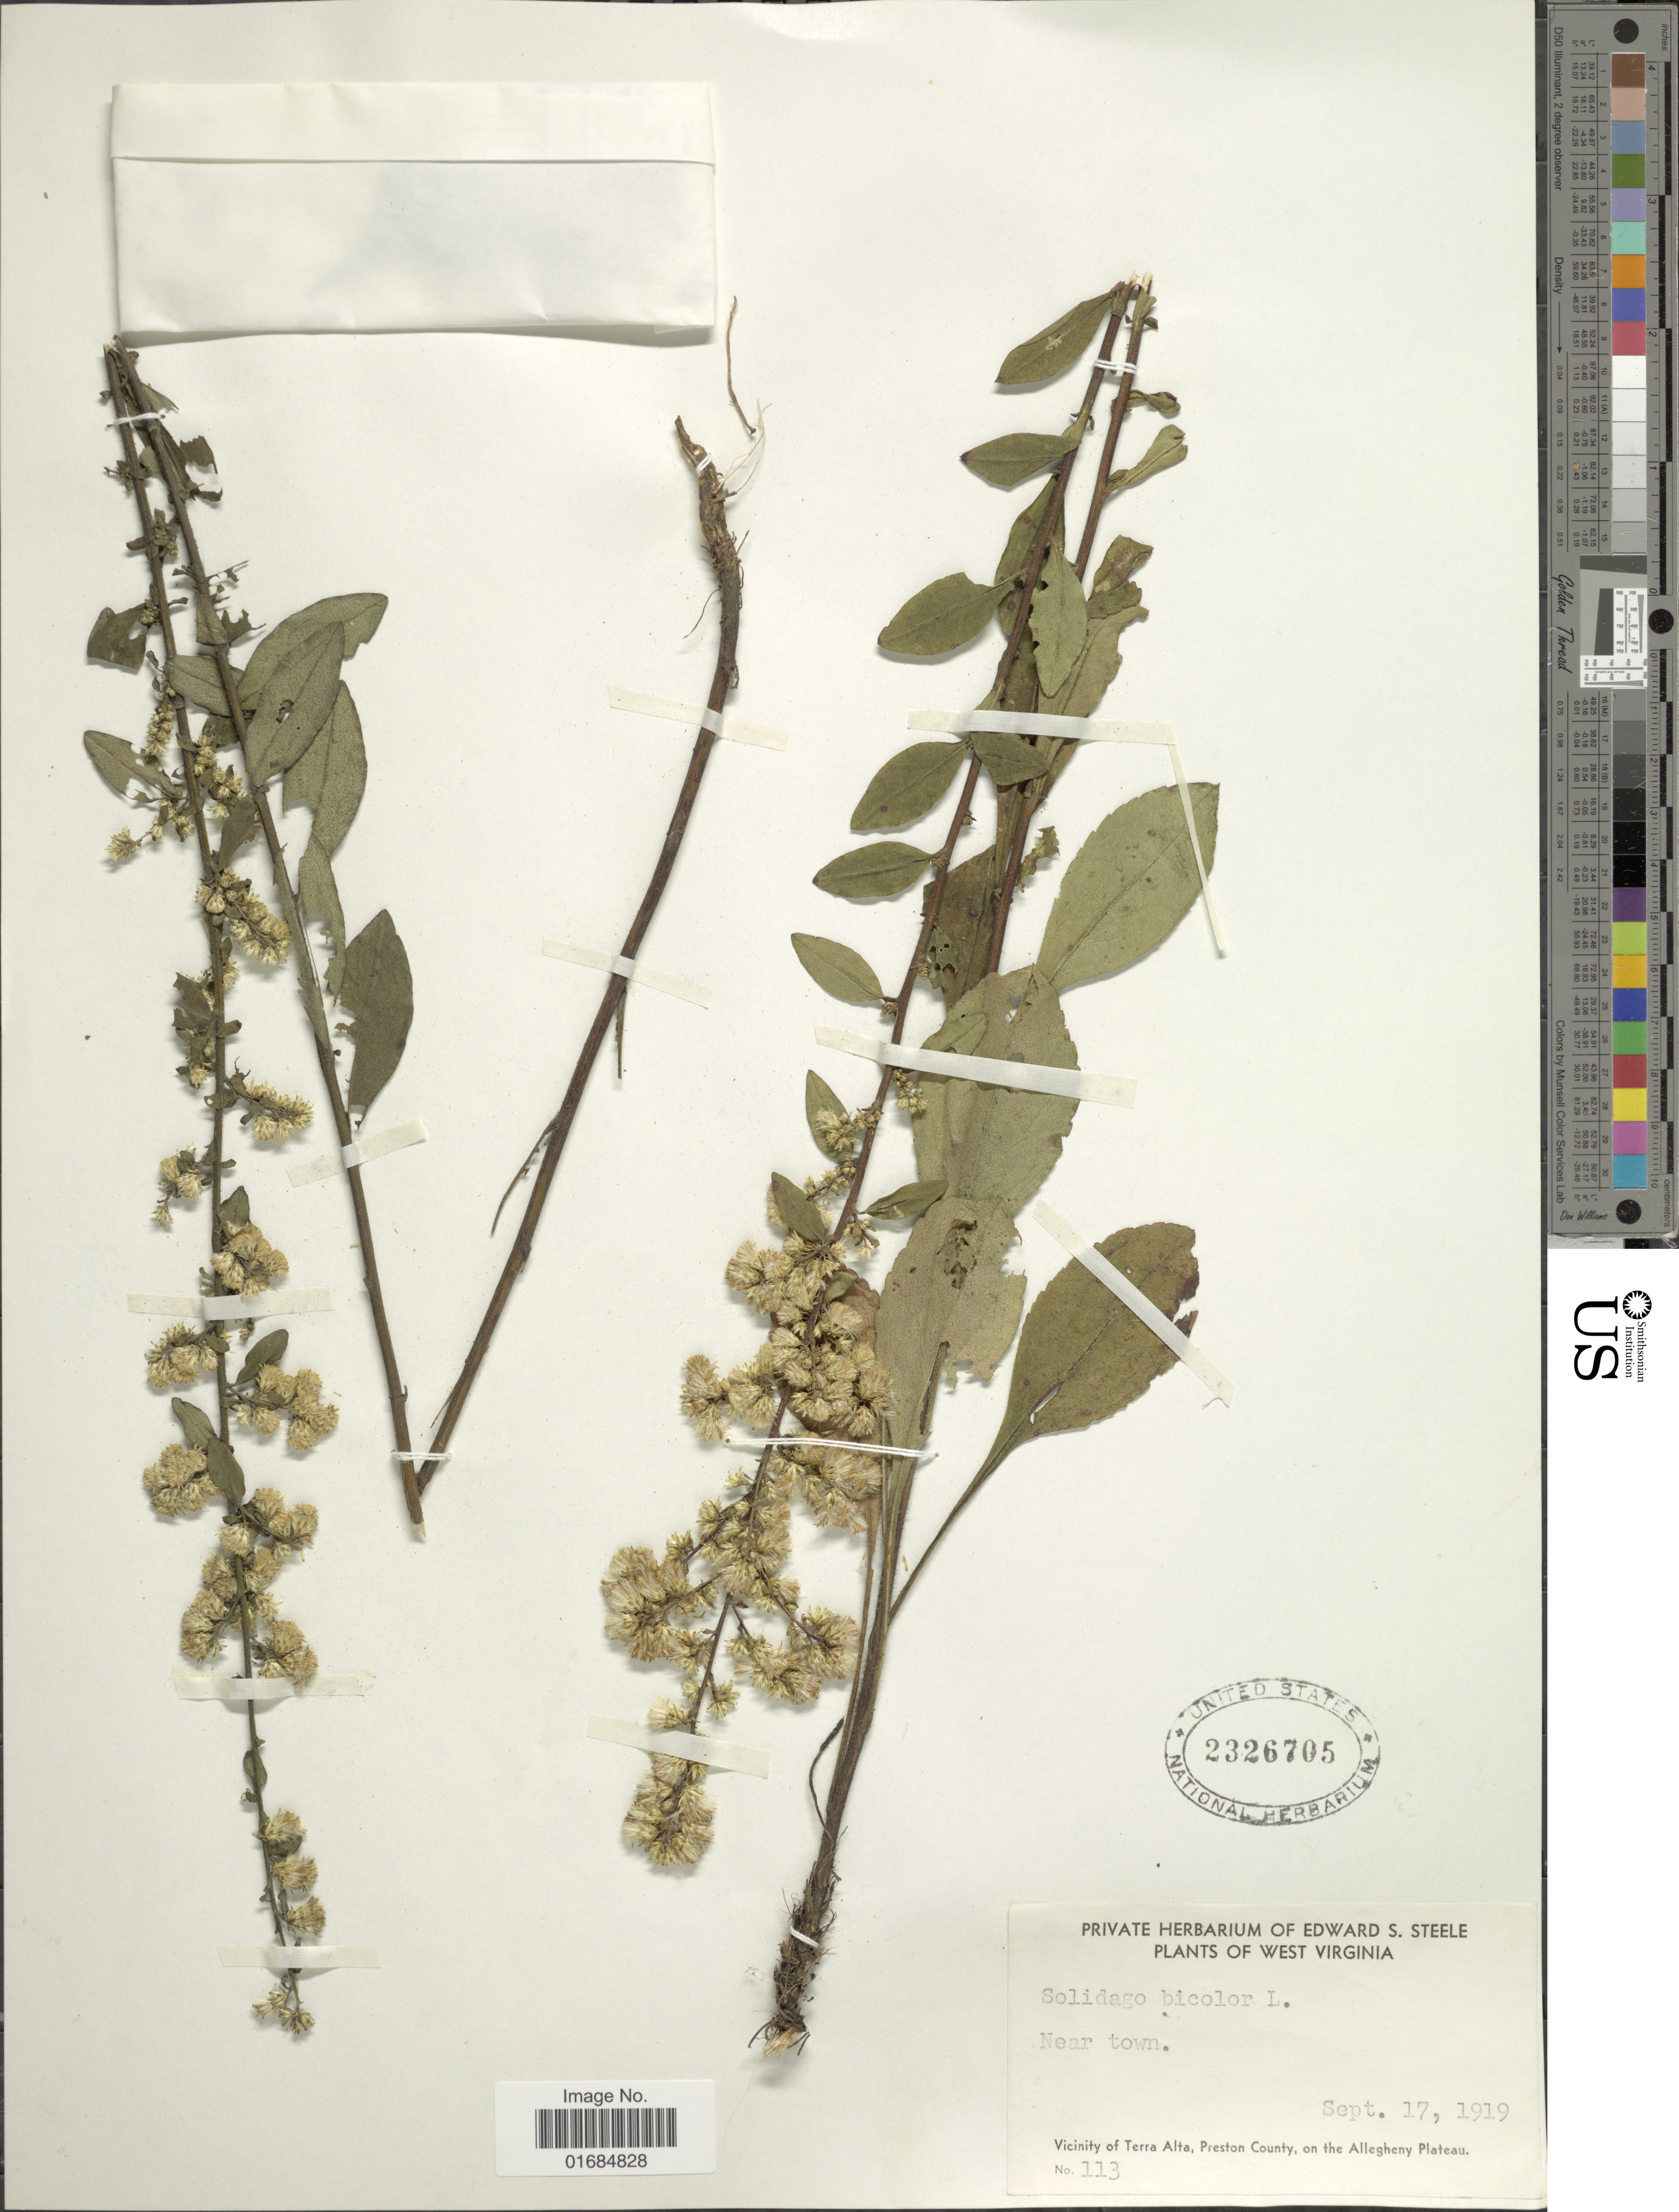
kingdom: Plantae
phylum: Tracheophyta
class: Magnoliopsida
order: Asterales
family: Asteraceae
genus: Solidago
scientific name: Solidago bicolor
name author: L.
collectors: ex herb. Edward S. Steele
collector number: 113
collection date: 1919-09-17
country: United States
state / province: West Virginia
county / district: Preston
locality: Near Town. Vicinity of Terra Alta, Preston County, on the Allegheny Plateau.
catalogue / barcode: US 2326705